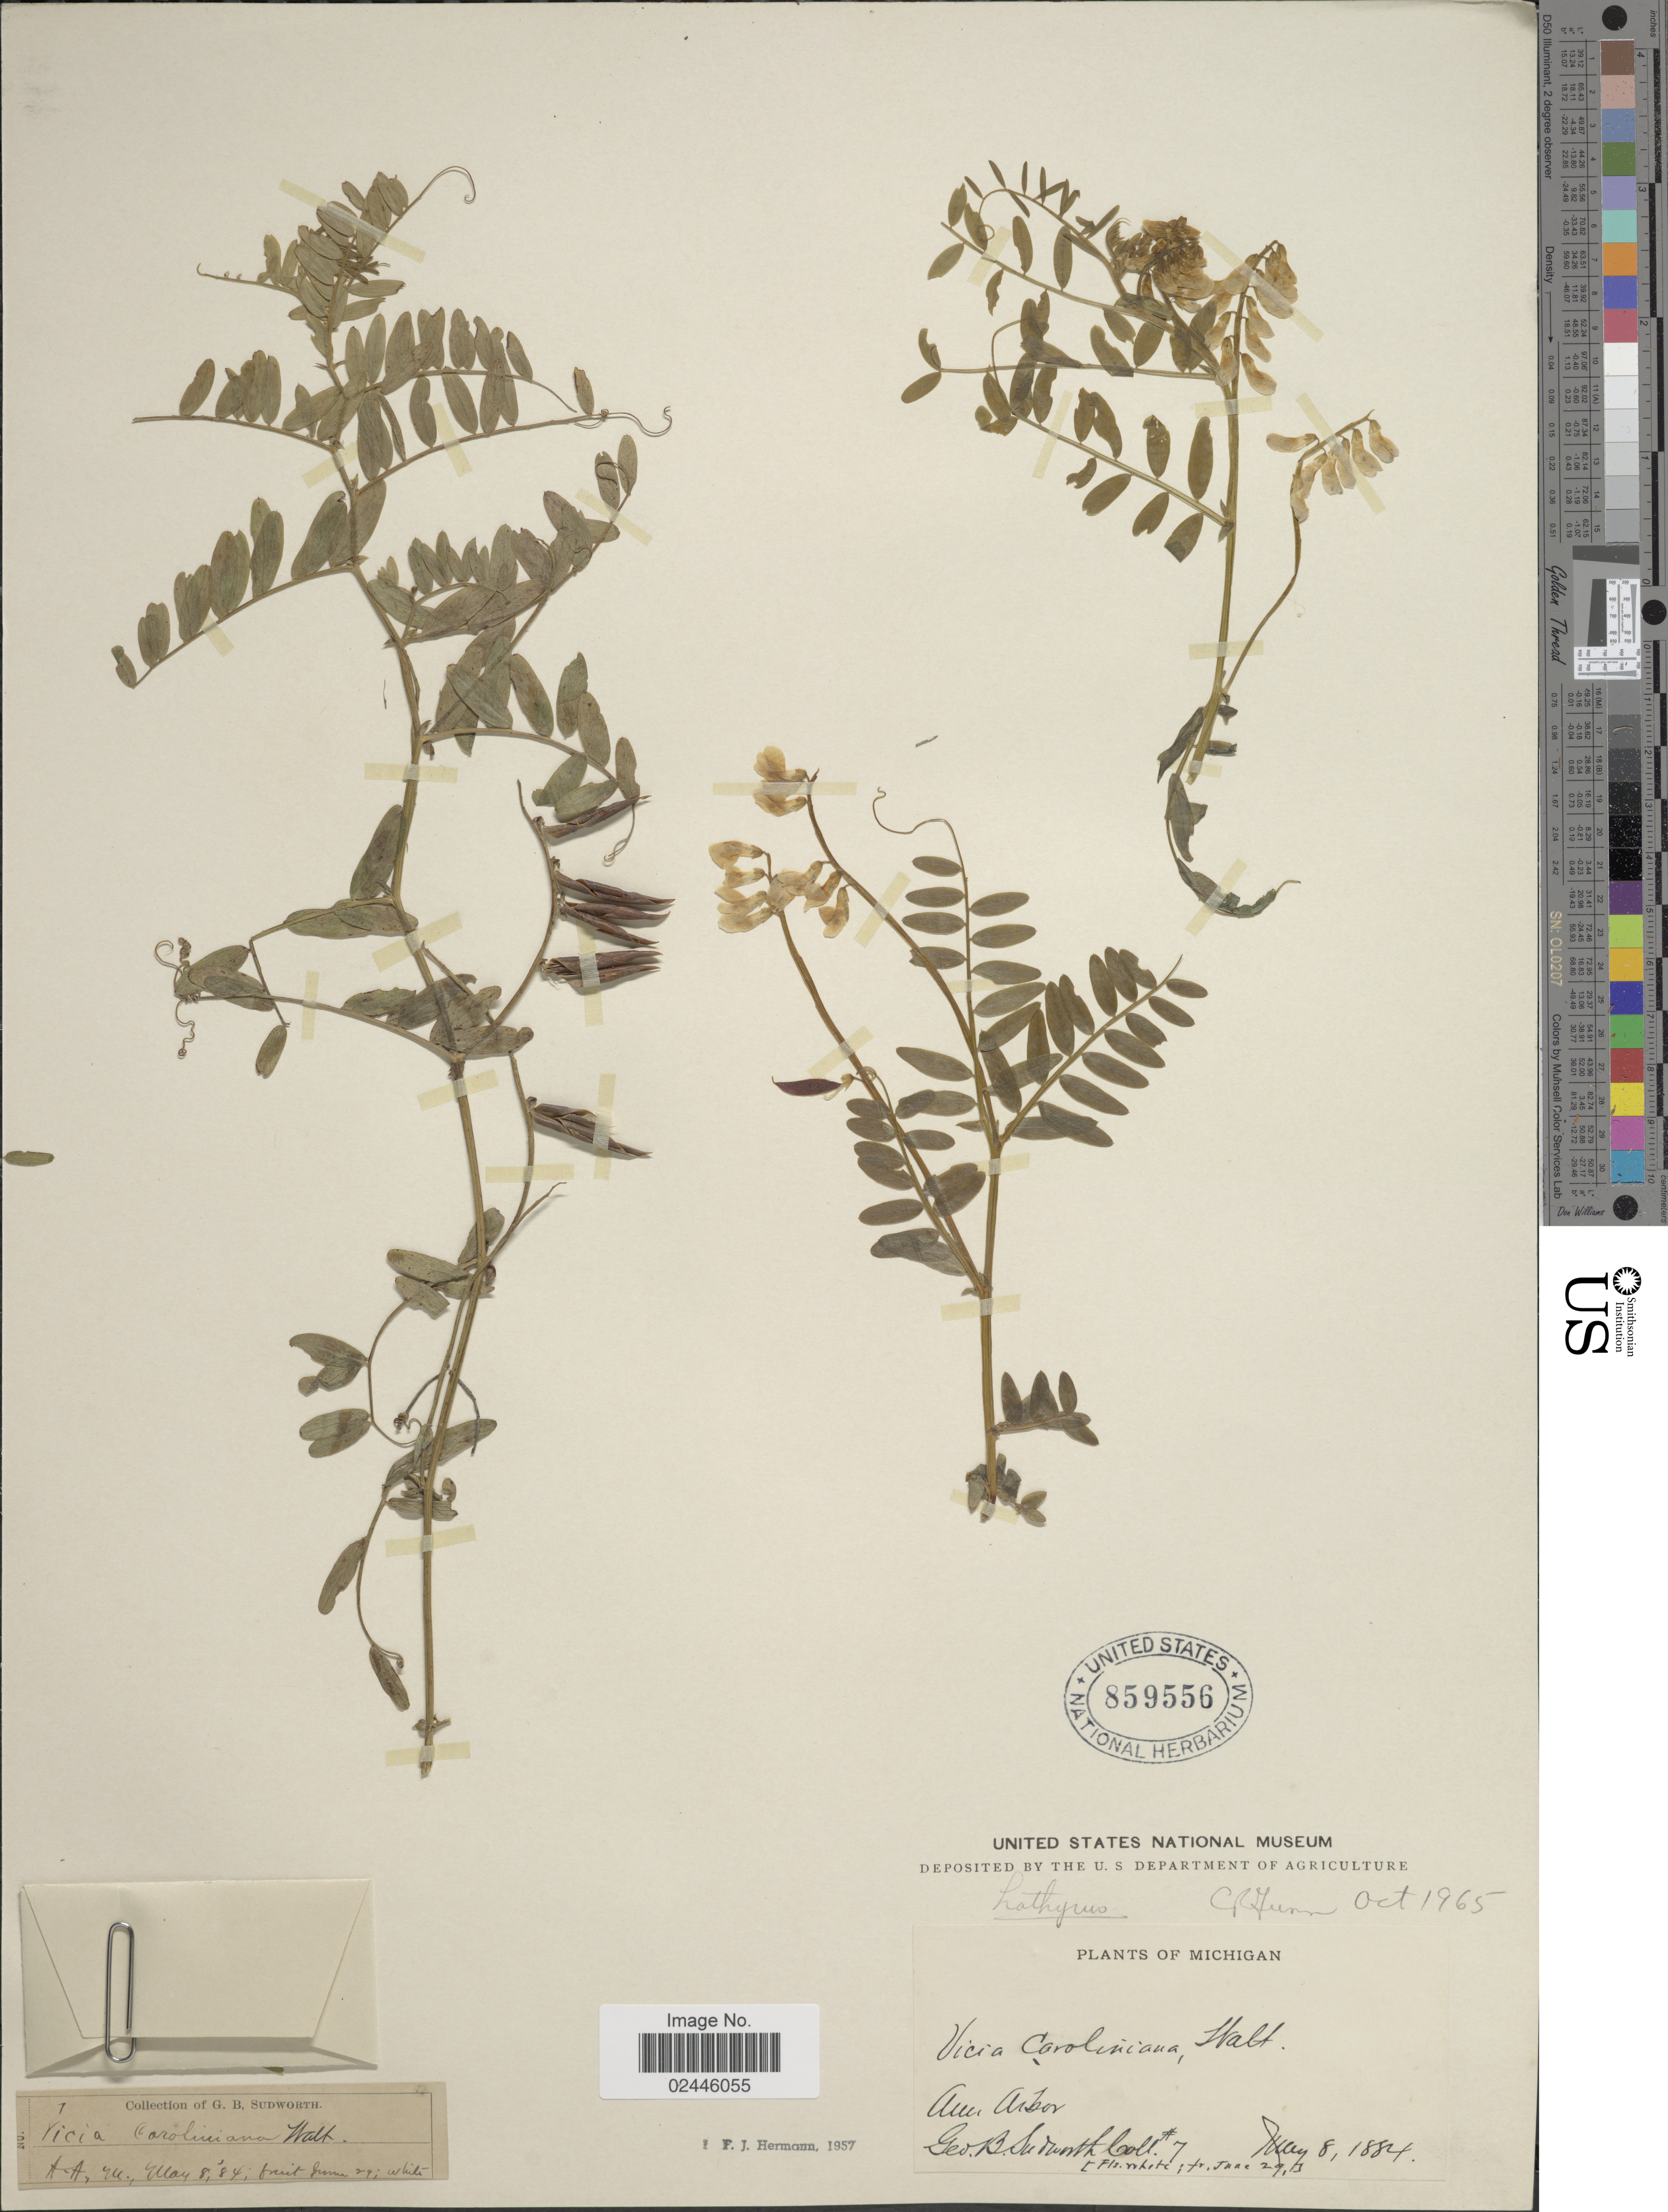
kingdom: Plantae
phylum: Tracheophyta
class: Magnoliopsida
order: Fabales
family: Fabaceae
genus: Vicia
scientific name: Vicia cracca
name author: L.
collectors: G. B. Sudworth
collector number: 7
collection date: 1884-05-08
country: United States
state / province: Michigan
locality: Ann Arbor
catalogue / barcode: US 859556